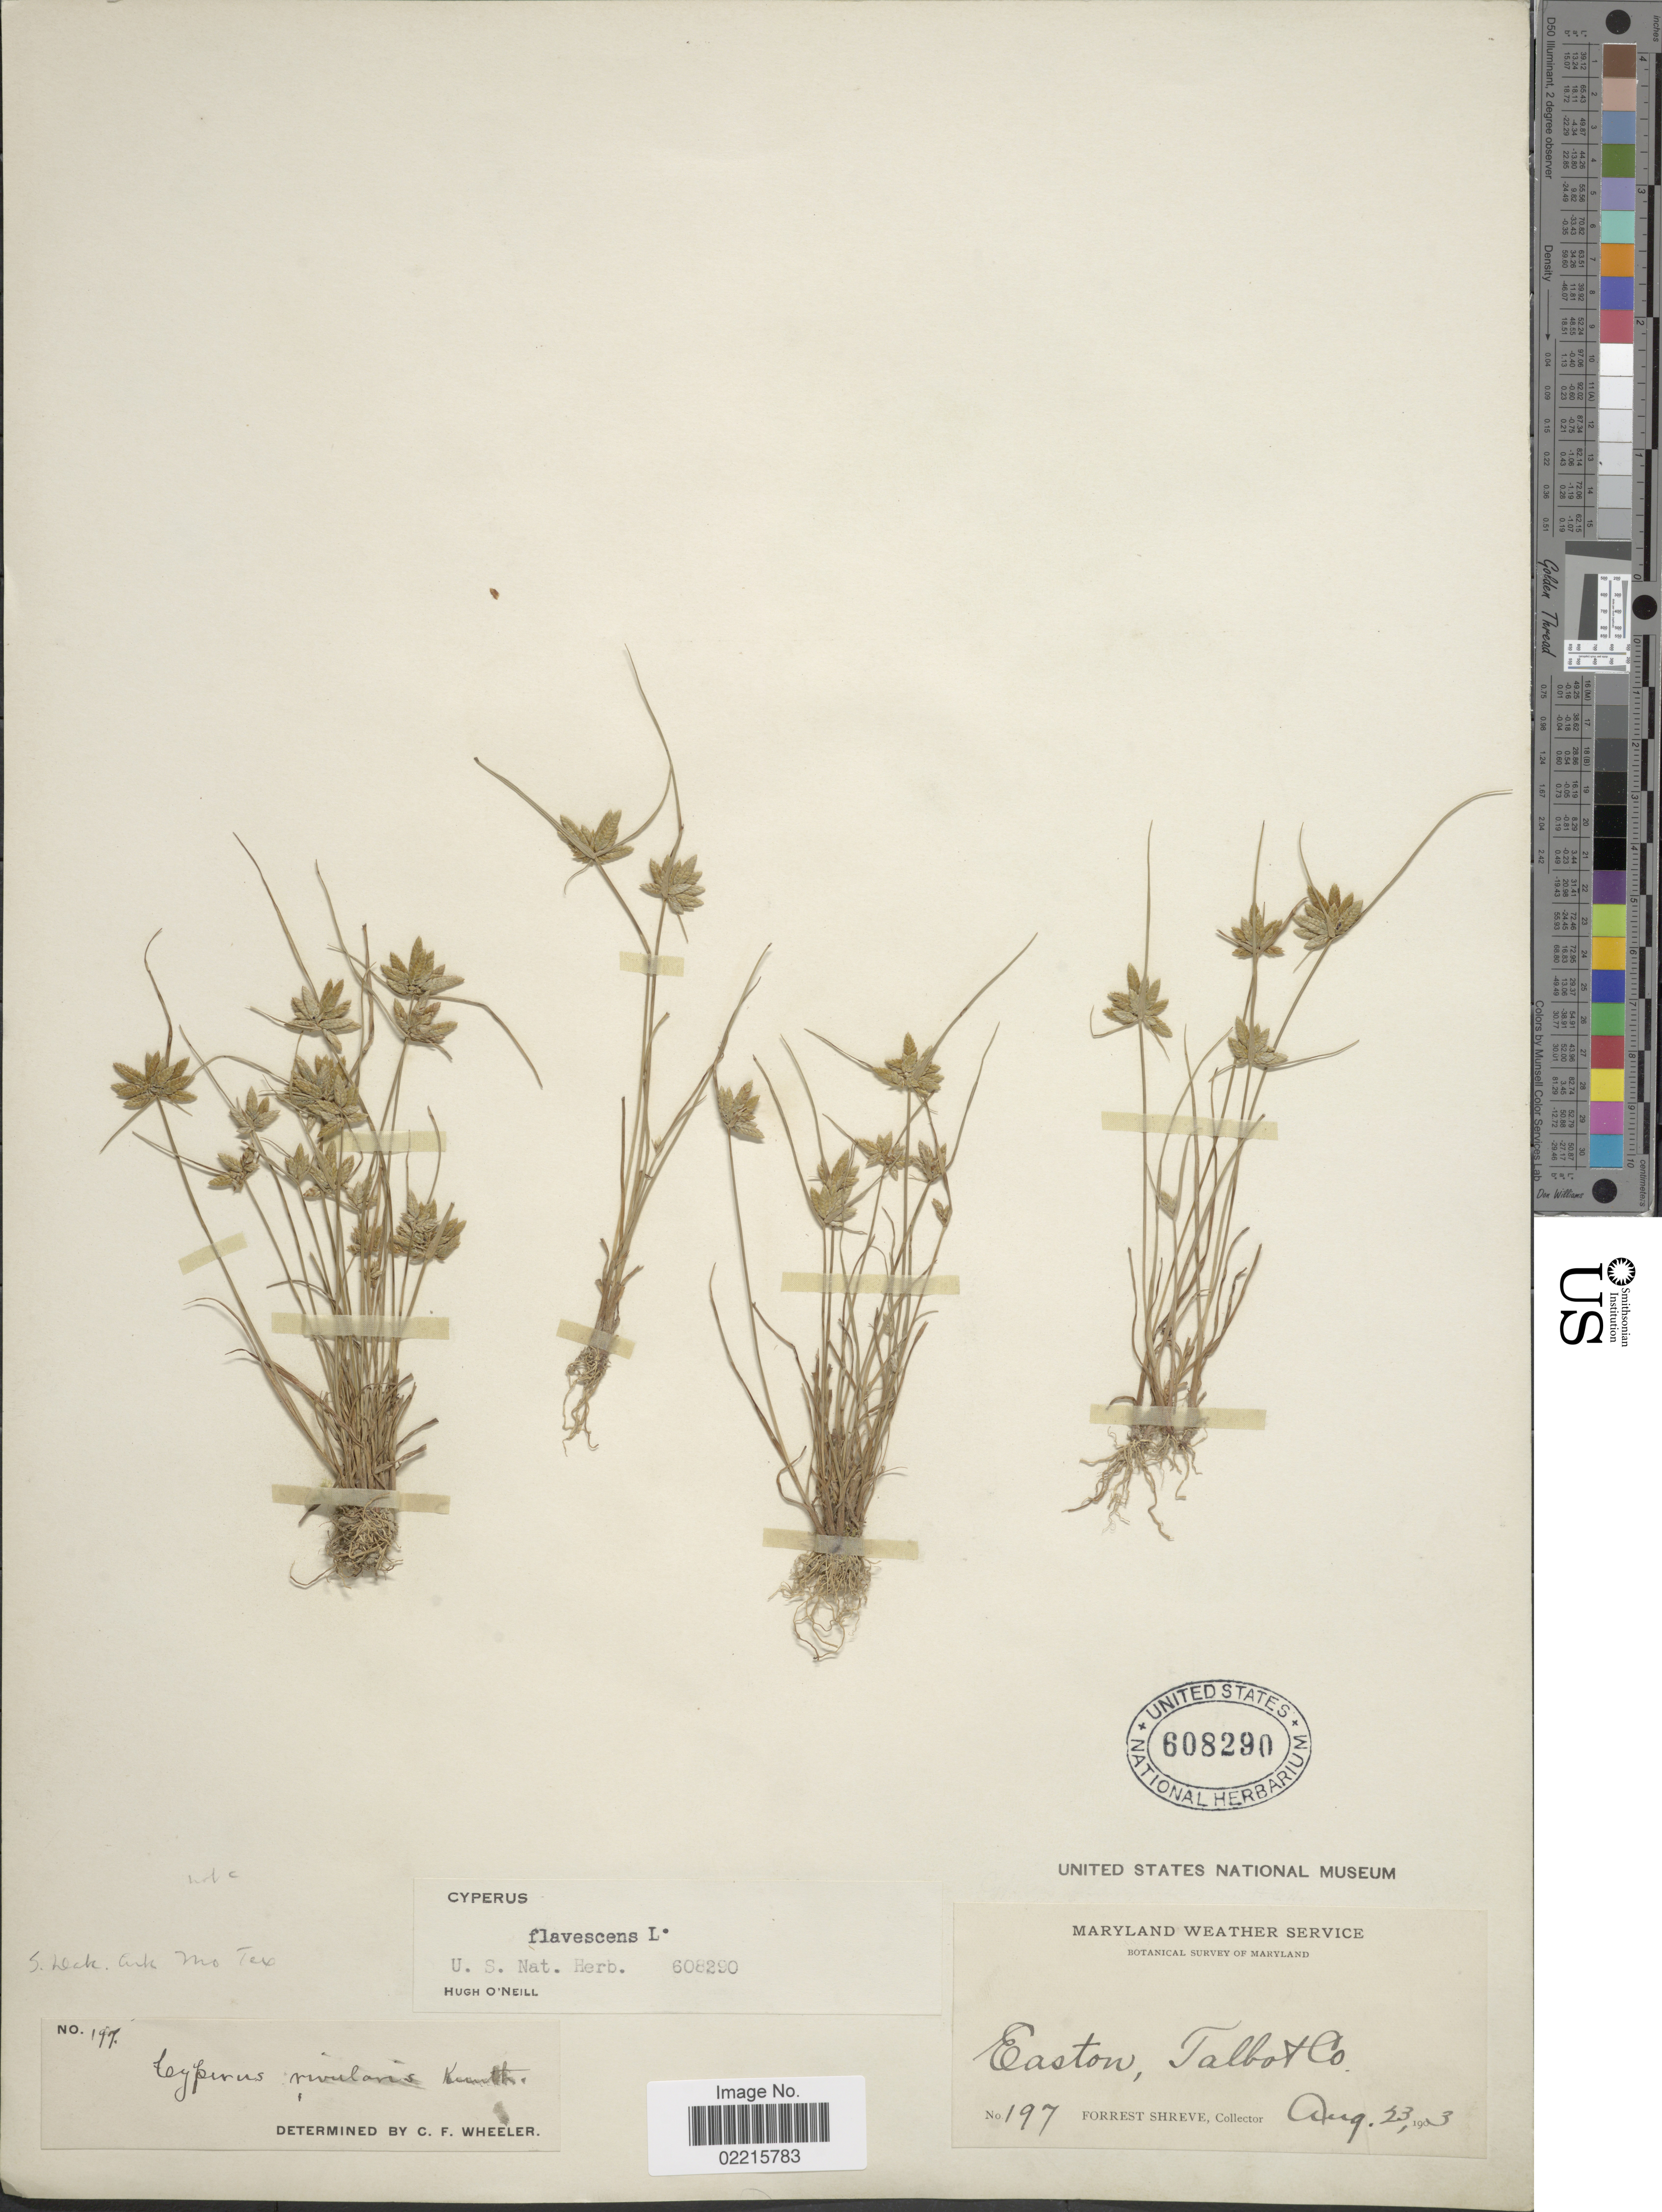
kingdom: Plantae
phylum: Tracheophyta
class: Liliopsida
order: Poales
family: Cyperaceae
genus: Cyperus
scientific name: Cyperus flavescens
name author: L.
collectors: F. Shreve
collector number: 197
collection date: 1903-08-23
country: United States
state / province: Maryland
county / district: Talbot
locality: Maryland, Easton, Talbot Co.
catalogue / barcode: US 608290